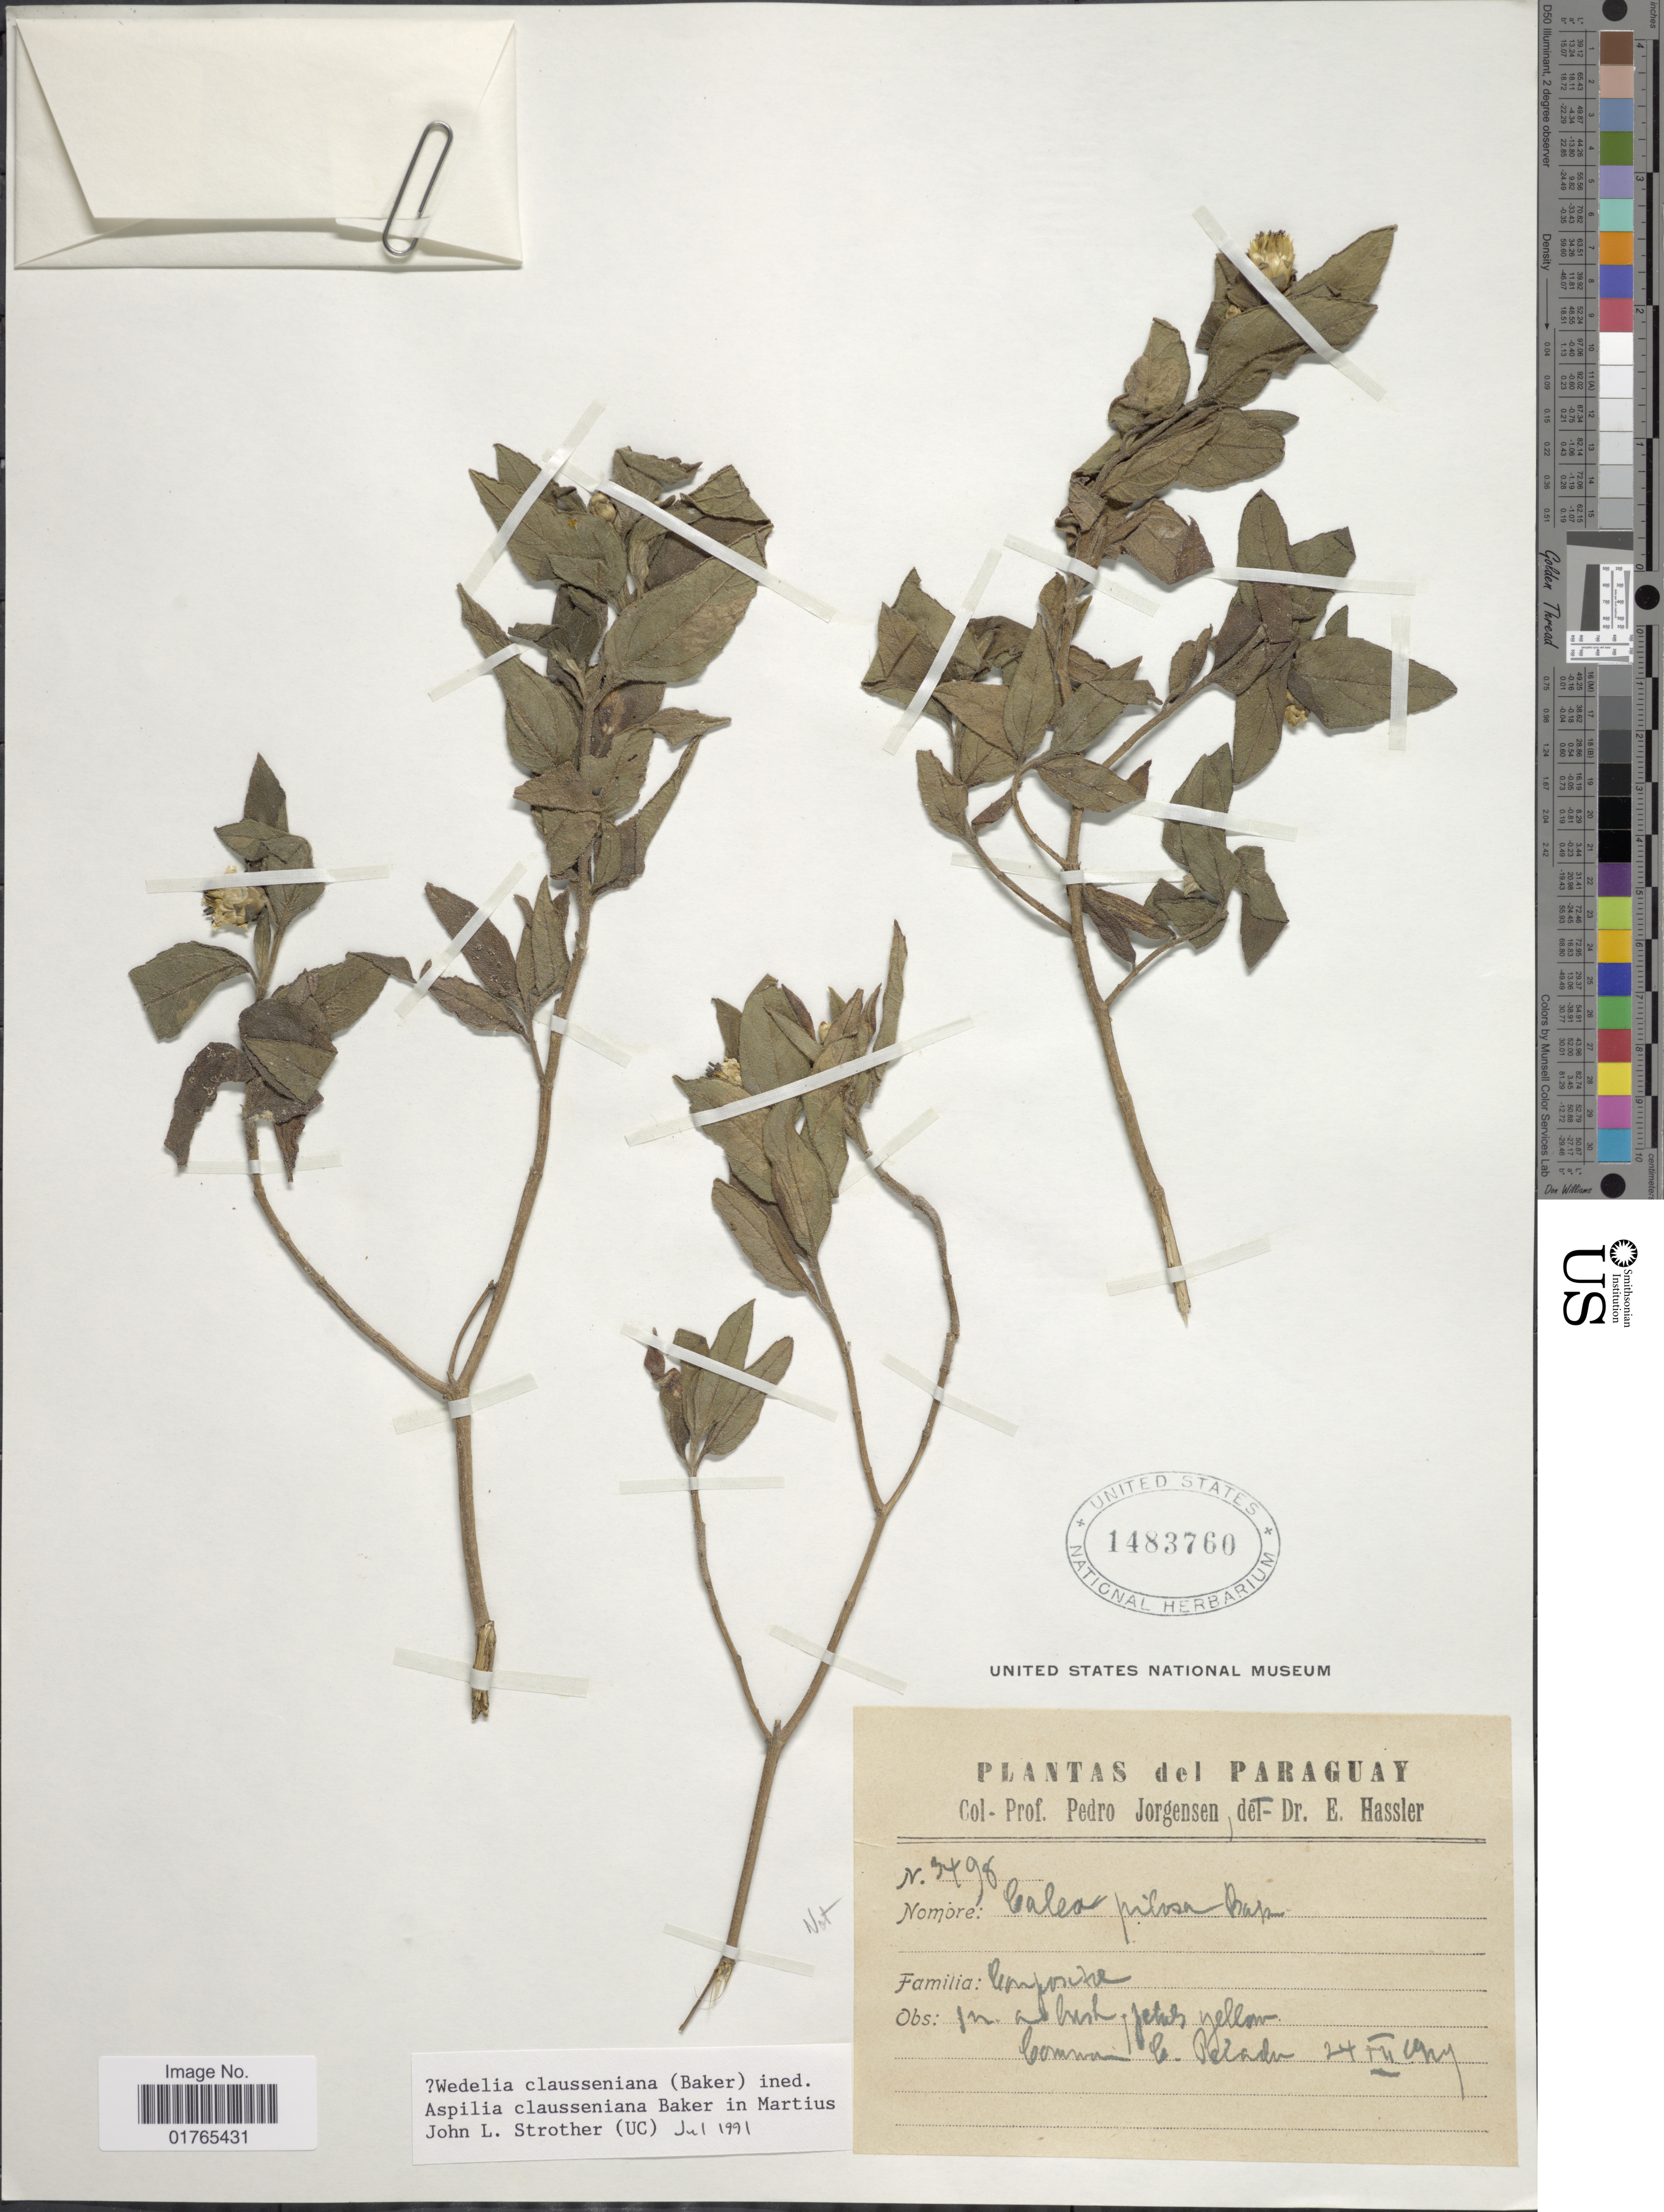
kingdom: Plantae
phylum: Tracheophyta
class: Magnoliopsida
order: Asterales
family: Asteraceae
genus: Aspilia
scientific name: Aspilia clausseniana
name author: Baker in Mart.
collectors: P. Jörgensen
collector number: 3496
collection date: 1929-03-24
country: Paraguay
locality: C. Pelada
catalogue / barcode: US 1483760